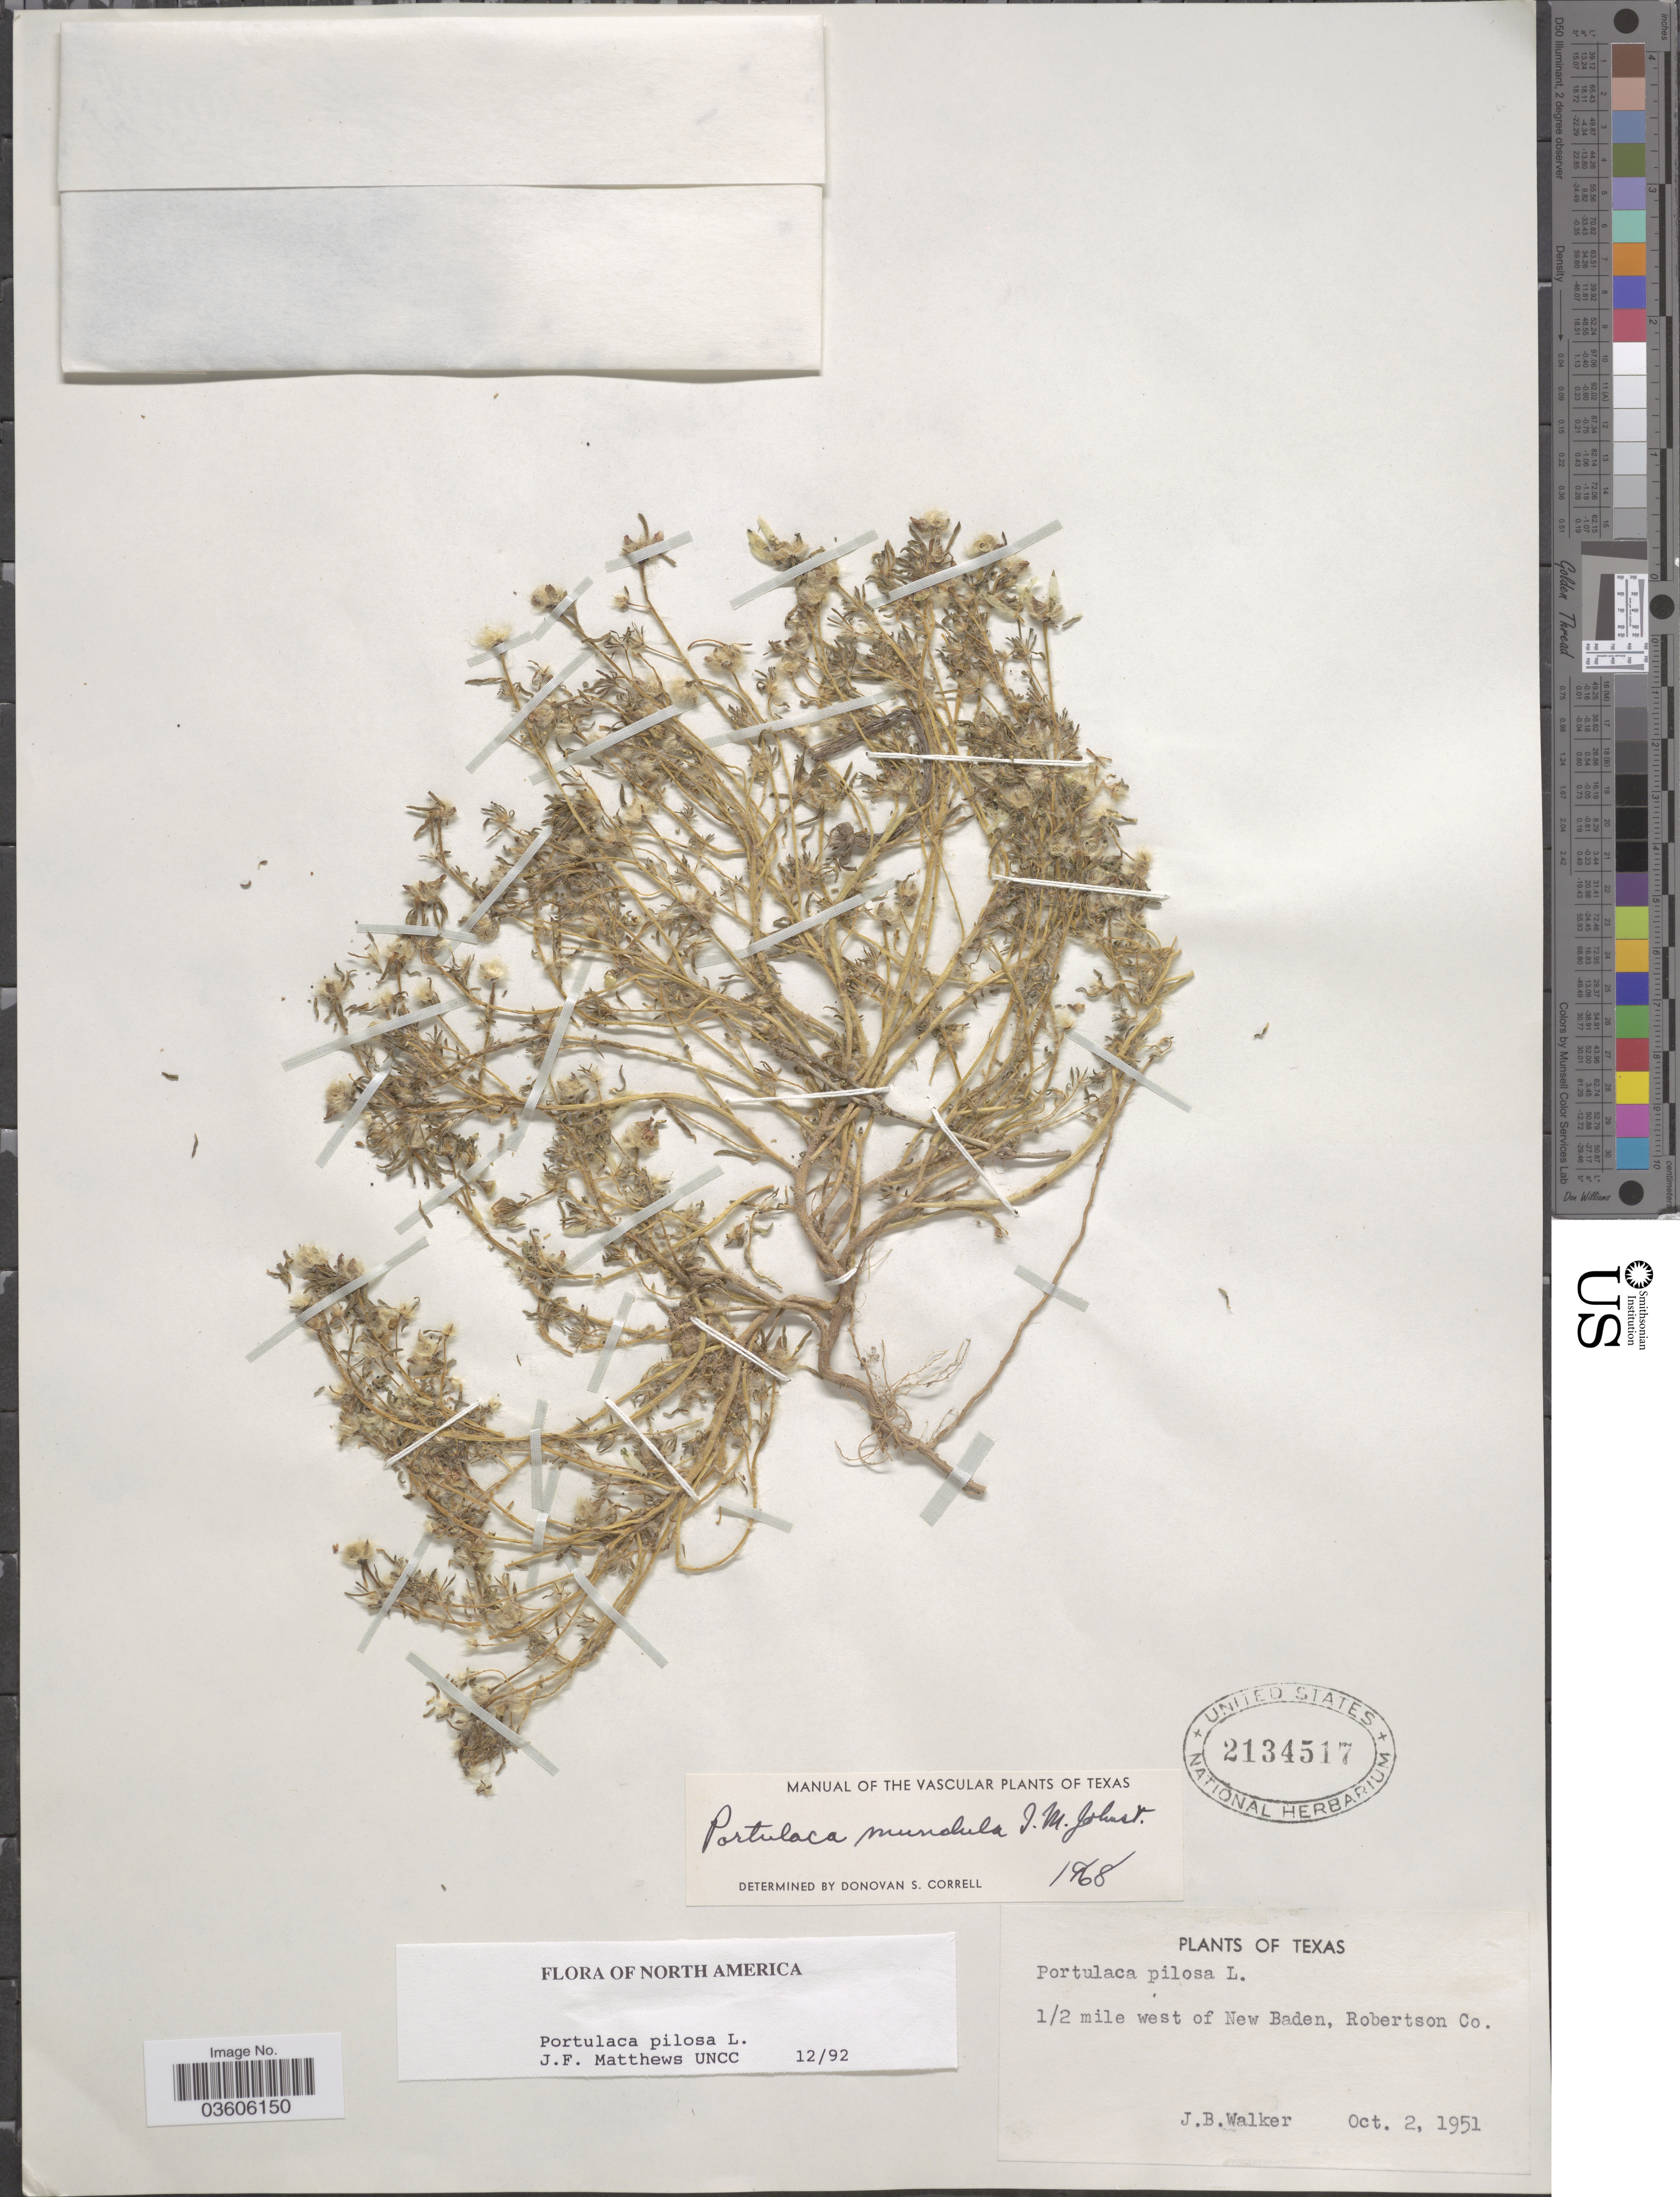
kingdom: Plantae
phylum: Tracheophyta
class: Magnoliopsida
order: Caryophyllales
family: Portulacaceae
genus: Portulaca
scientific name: Portulaca pilosa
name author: L.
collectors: J. Walker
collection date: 1951-10-02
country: United States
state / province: Texas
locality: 1/2 mile west of New Baden, Robertson Co.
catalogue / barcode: US 2134517